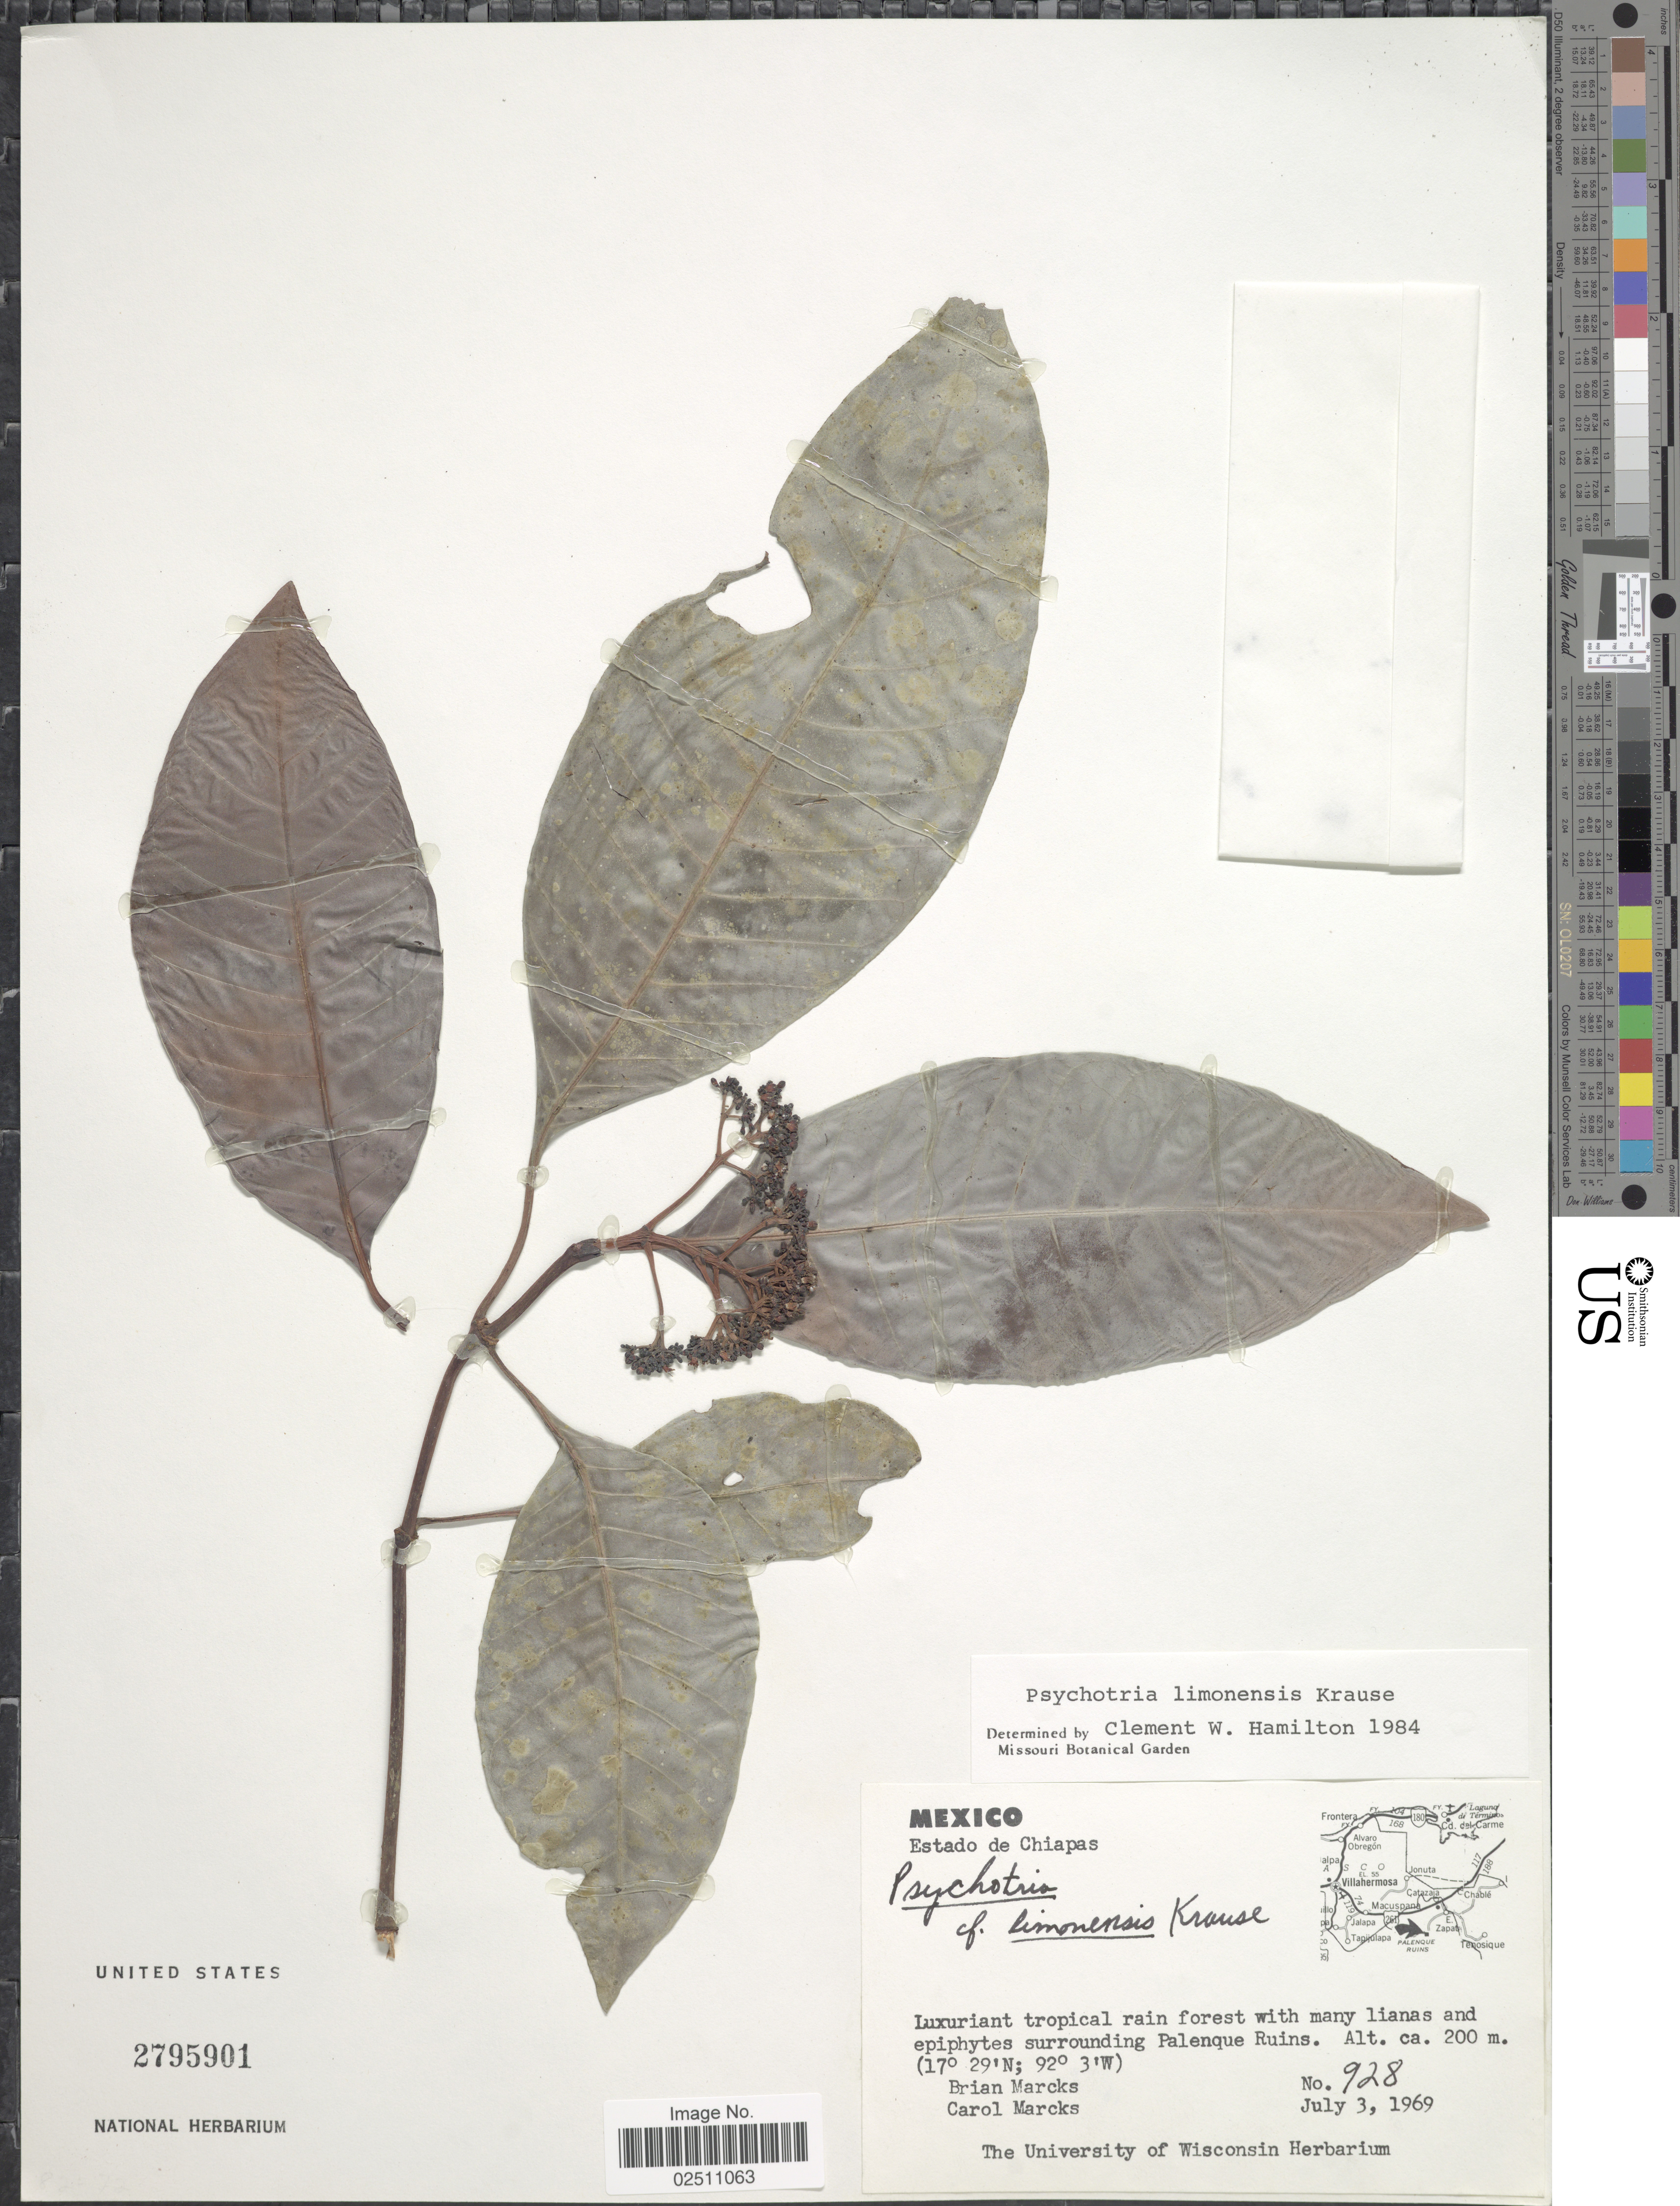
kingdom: Plantae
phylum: Tracheophyta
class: Magnoliopsida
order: Gentianales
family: Rubiaceae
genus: Psychotria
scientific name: Psychotria limonensis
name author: K. Krause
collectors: B. Marcks & Marcks, C.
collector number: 928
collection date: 1969-07-03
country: Mexico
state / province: Chiapas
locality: Luxuriant tropical rain forest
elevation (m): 200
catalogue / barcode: US 2795901